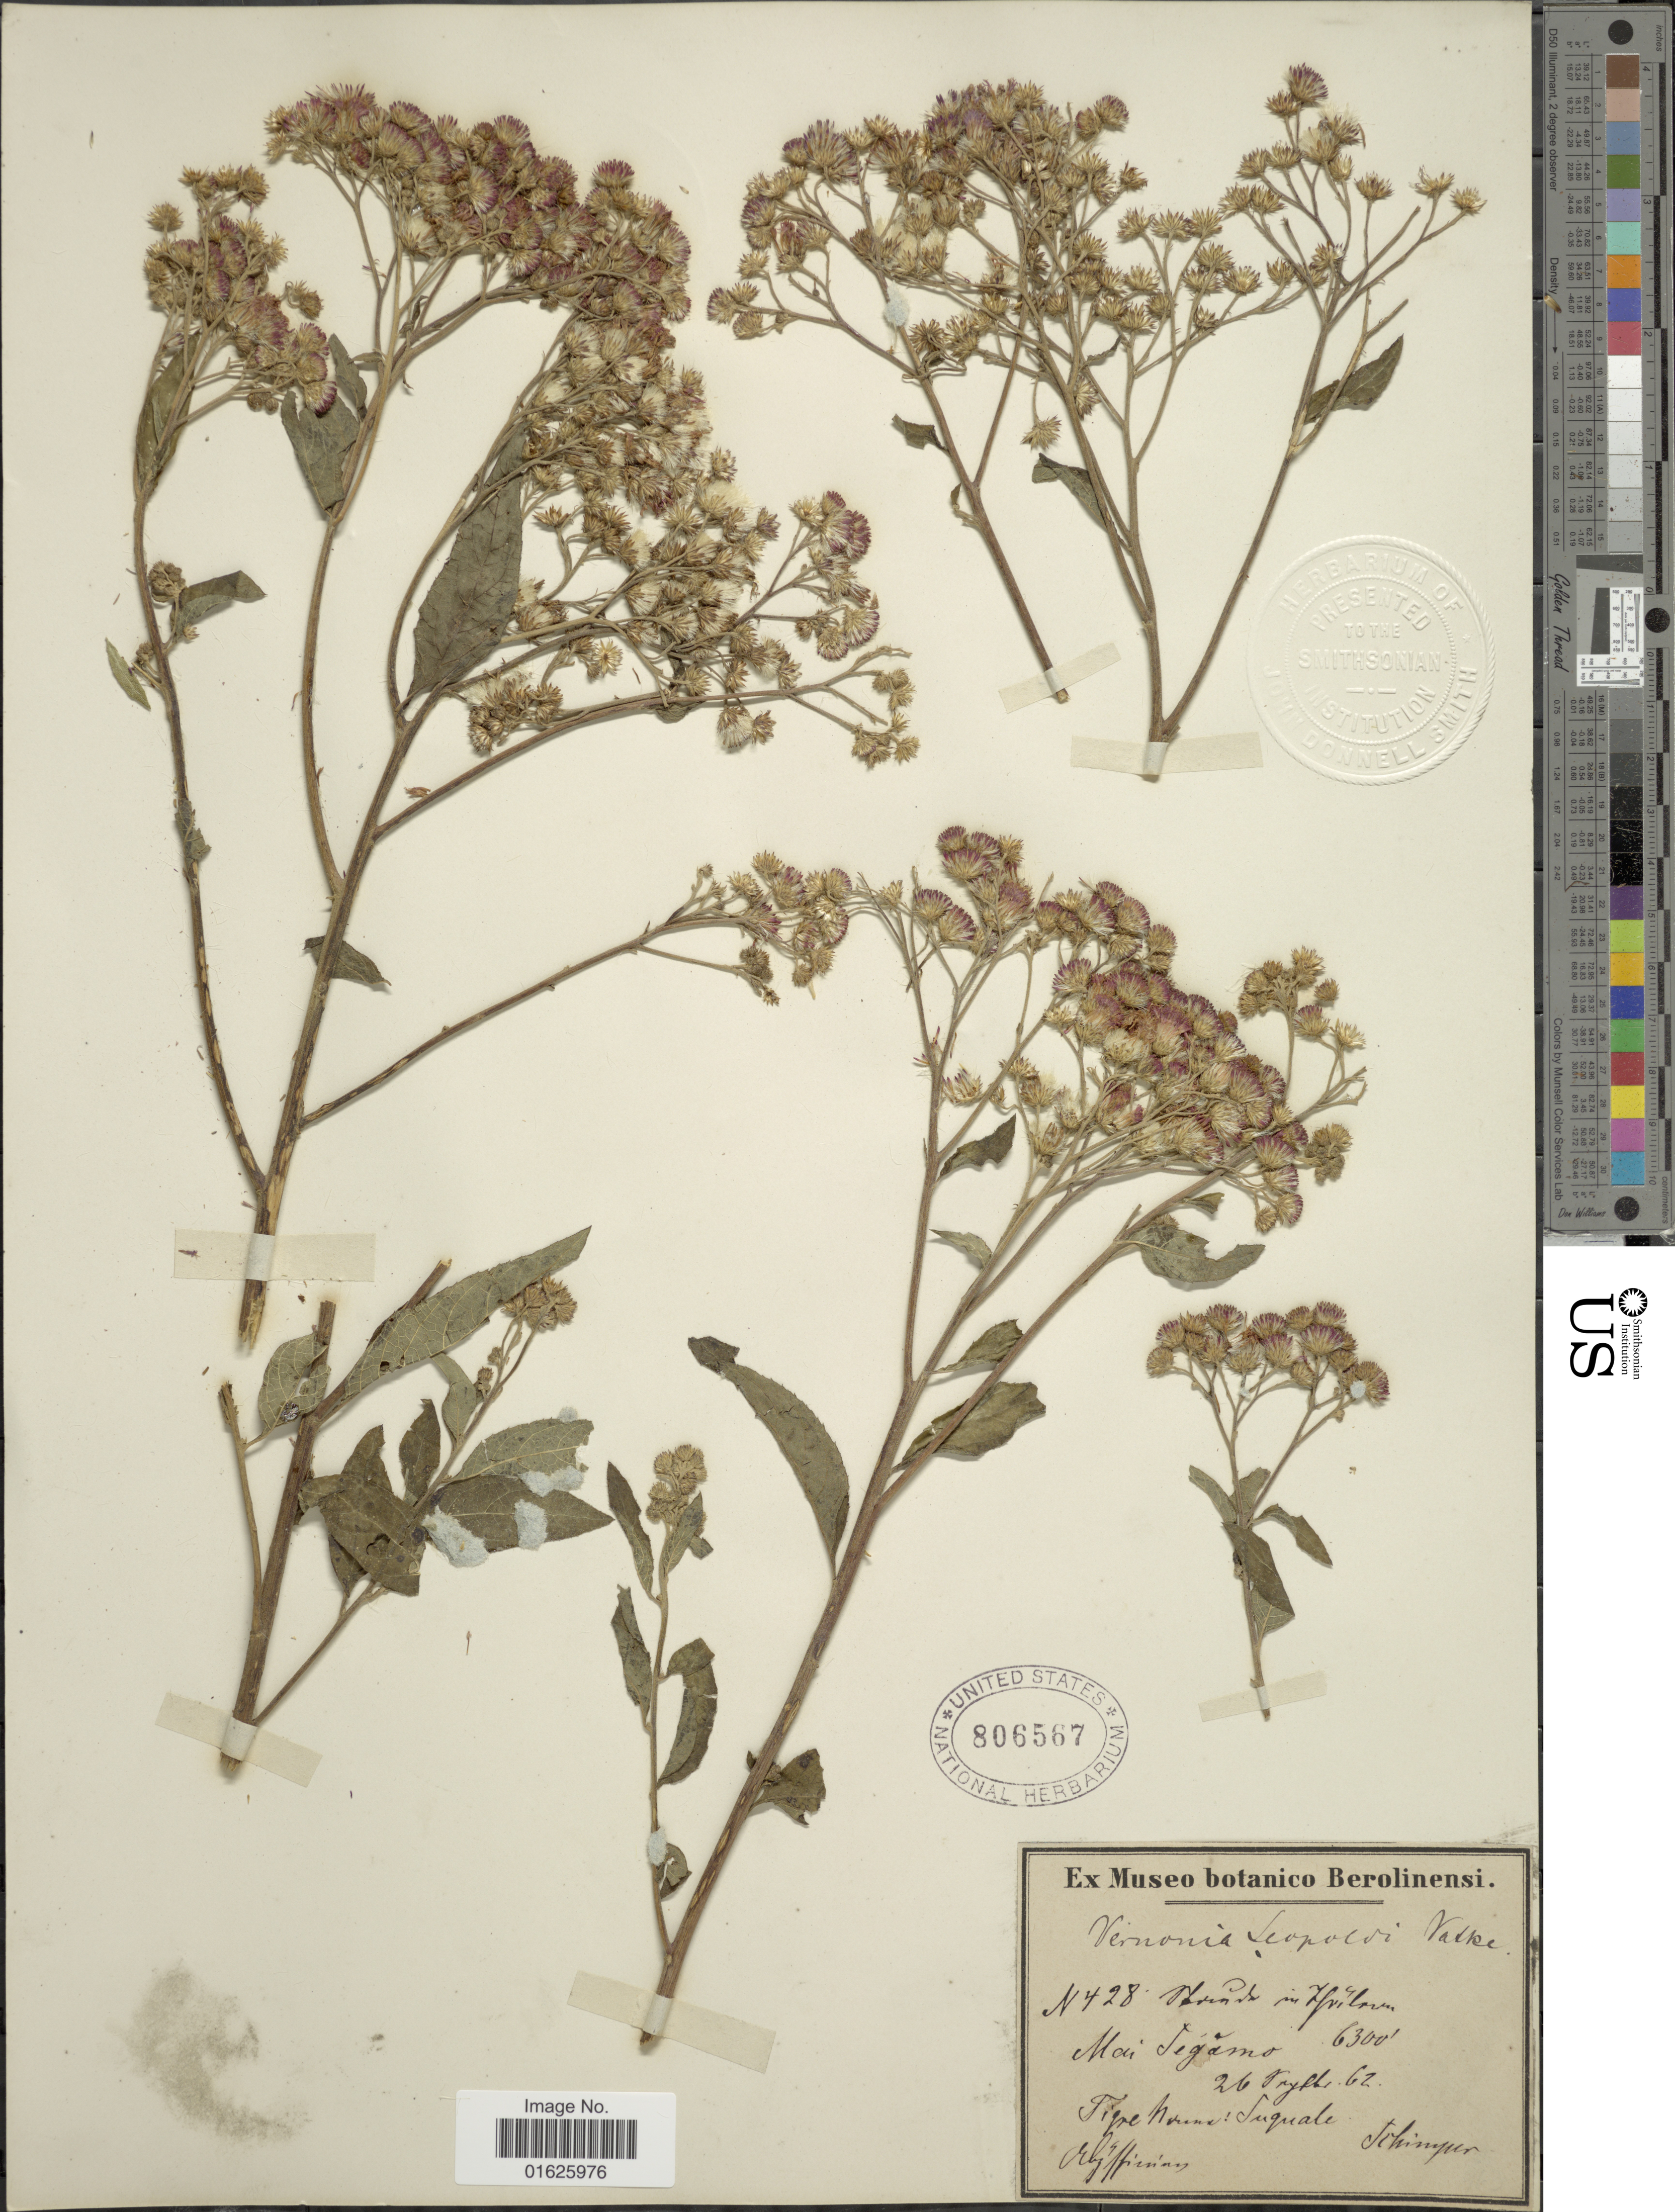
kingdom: Plantae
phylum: Tracheophyta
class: Magnoliopsida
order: Asterales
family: Asteraceae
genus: Orbivestus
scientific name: Orbivestus karaguensis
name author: (Oliv. & Hiern) H. Rob.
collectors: -. Schimper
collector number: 428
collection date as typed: Transcribed d/m/y: 26//62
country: Ethiopia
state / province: Tigray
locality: Mai Segámo [interpreted]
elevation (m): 1920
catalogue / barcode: US 806567